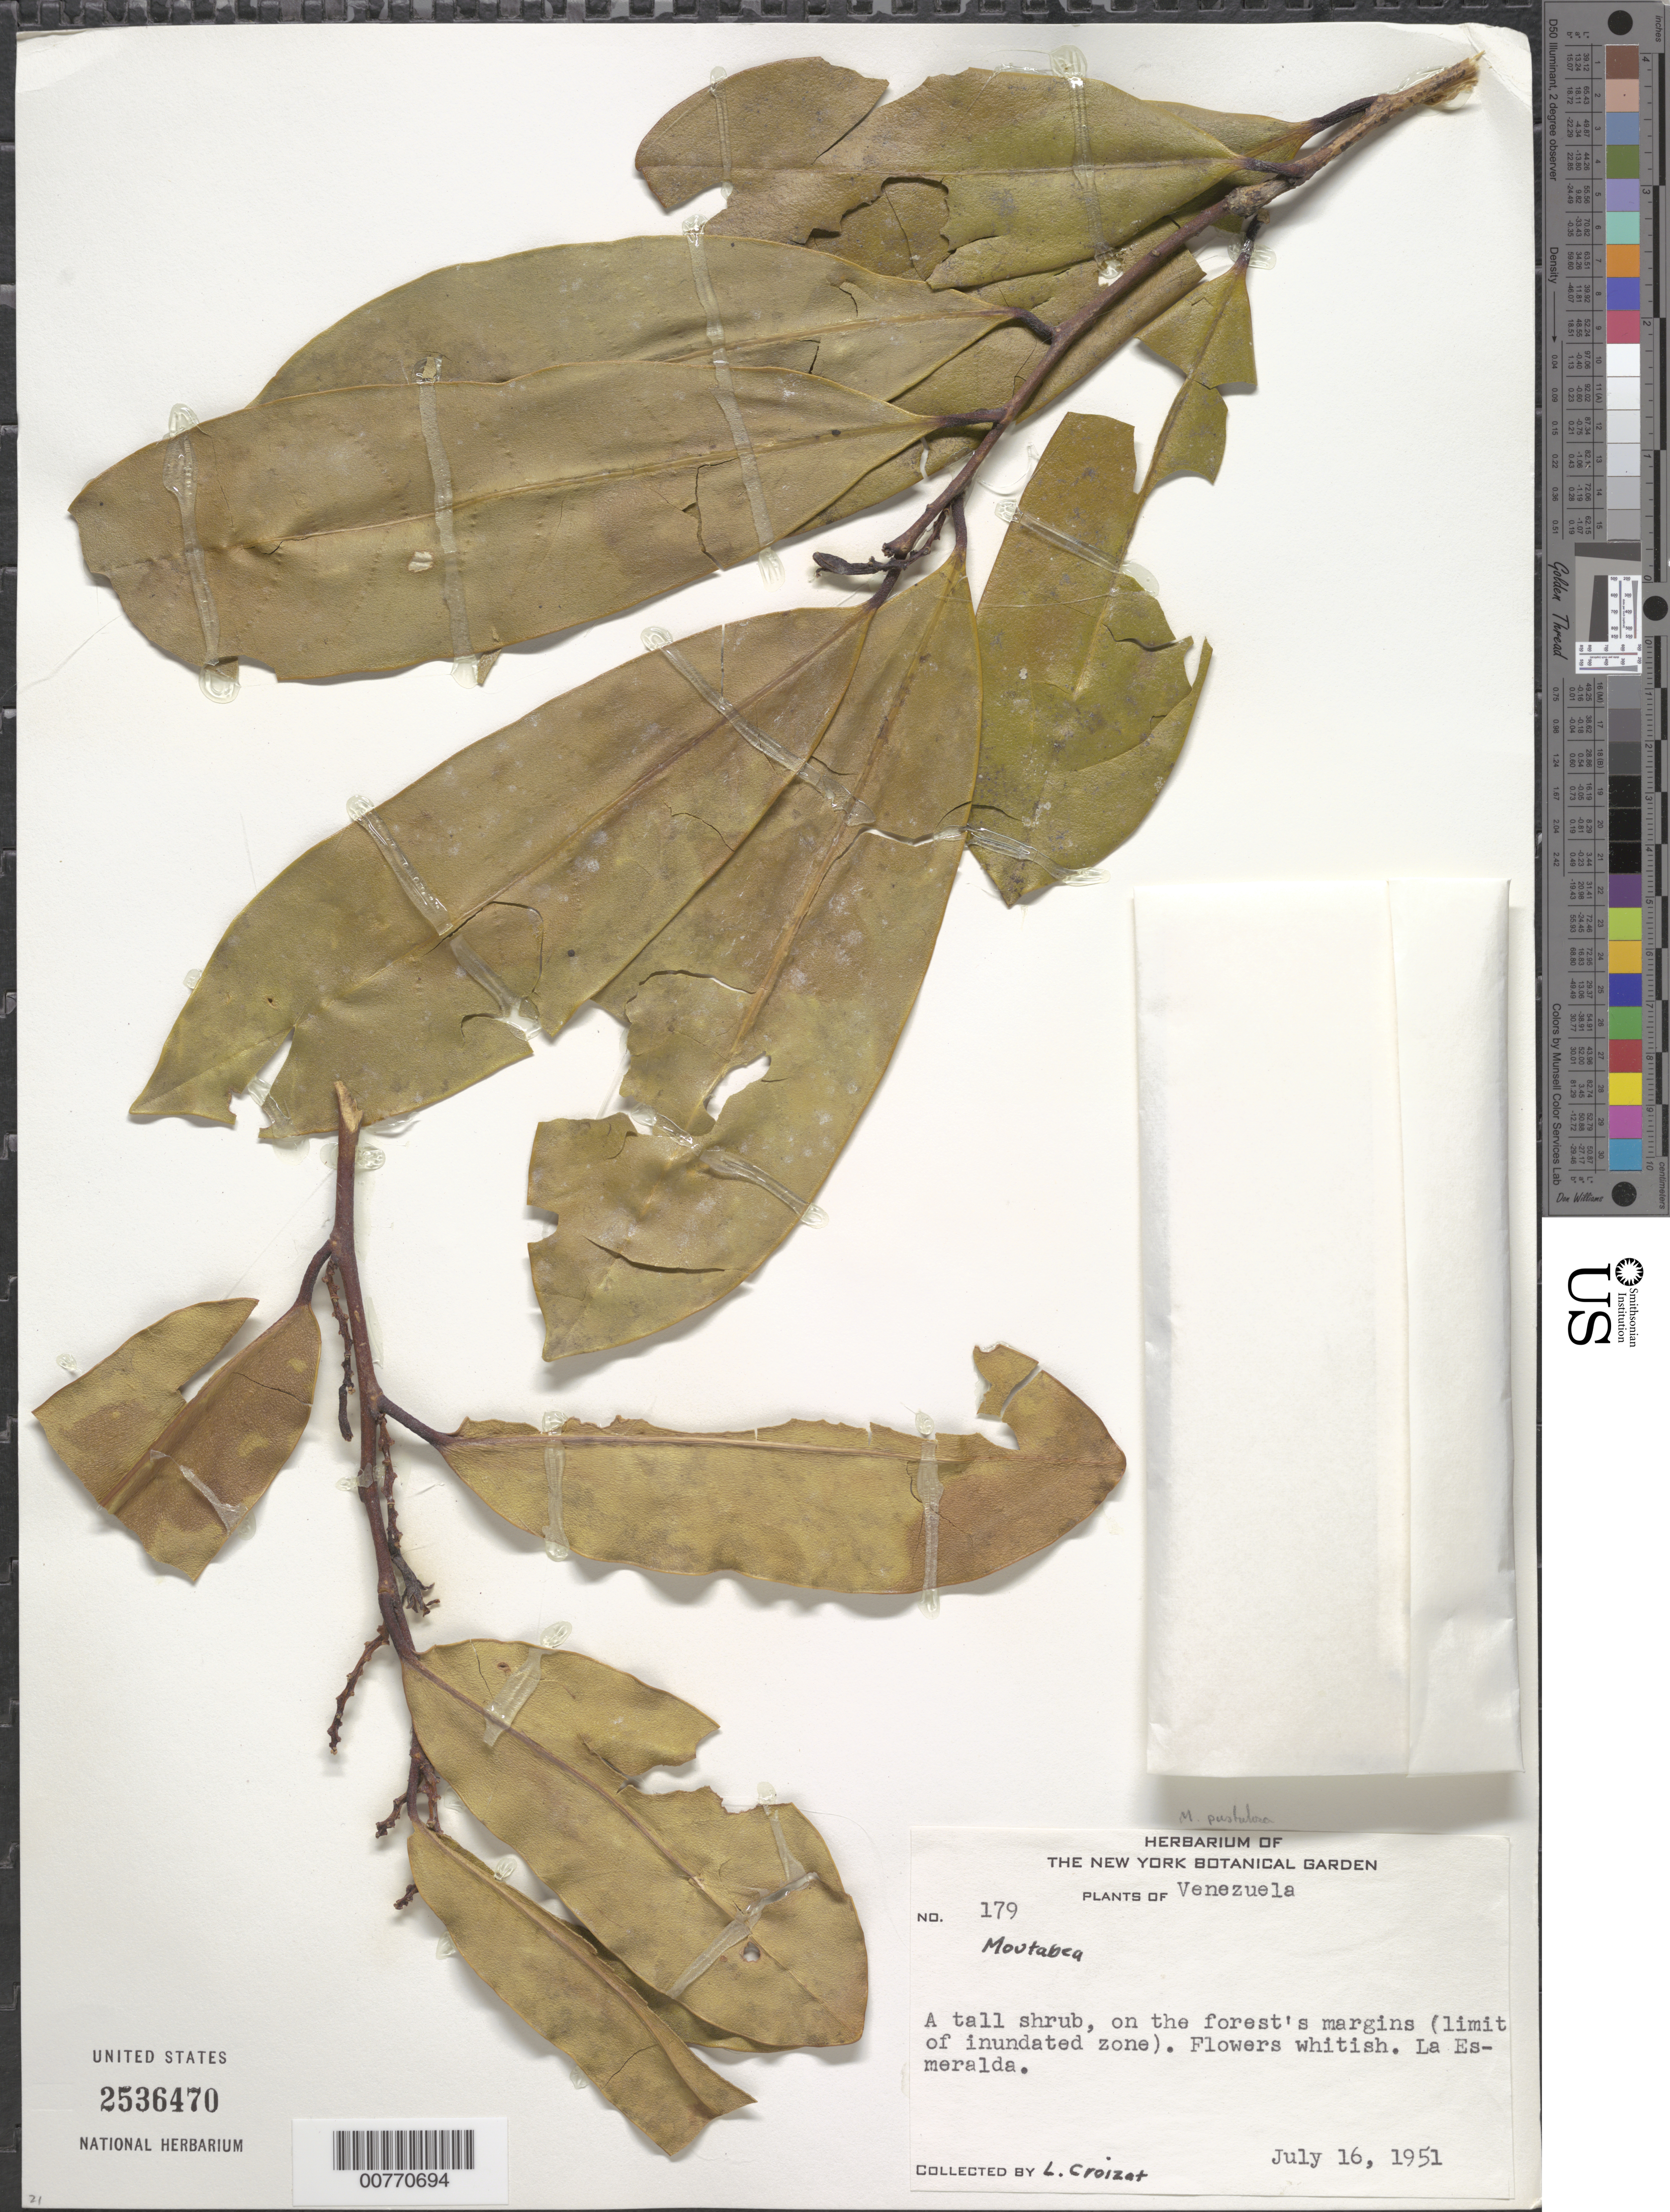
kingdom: Plantae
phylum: Tracheophyta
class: Magnoliopsida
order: Fabales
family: Polygalaceae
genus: Moutabea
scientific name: Moutabea sp.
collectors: L. C. M. Croizat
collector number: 179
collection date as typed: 16-Jul-51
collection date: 1951-07-16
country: Venezuela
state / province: Amazonas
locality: La Esmeralda, Río Orinoco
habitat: Forest margin, limit of inundated zone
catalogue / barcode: US 2536470